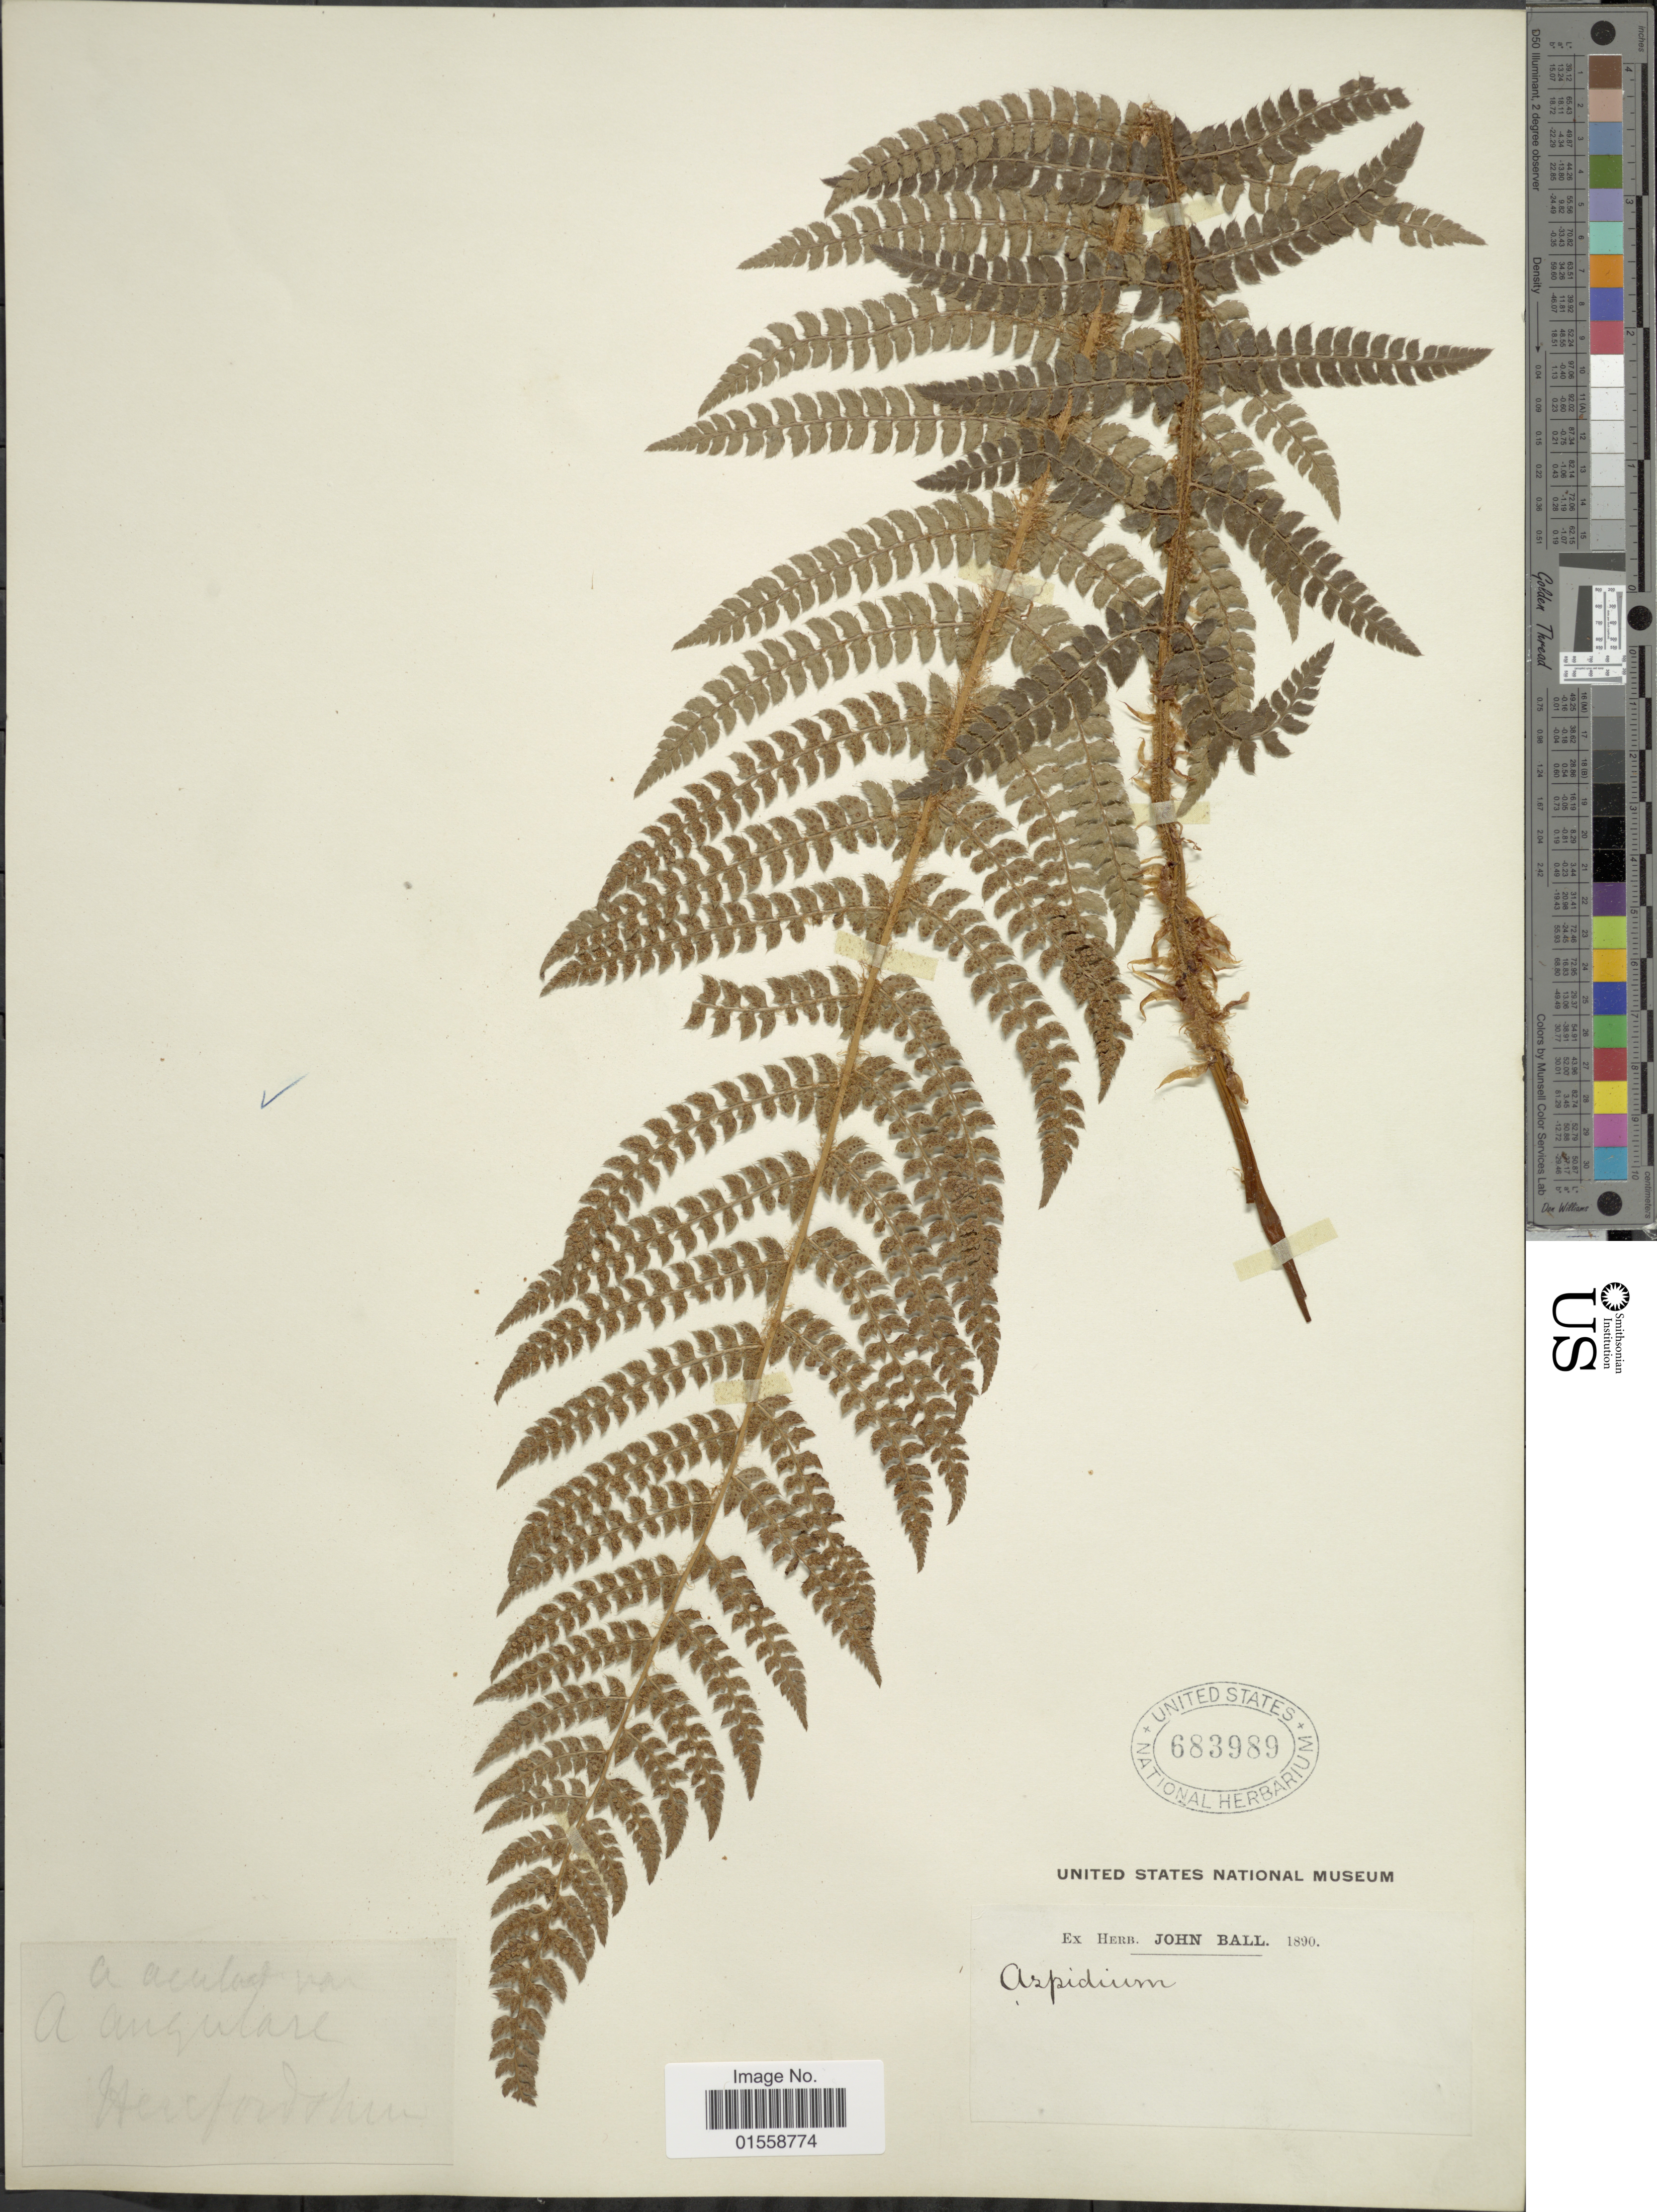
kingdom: Plantae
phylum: Tracheophyta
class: Polypodiopsida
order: Polypodiales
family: Dryopteridaceae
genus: Polystichum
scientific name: Polystichum setiferum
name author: (Forssk.) Moore ex Woynar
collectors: ex herb. John Ball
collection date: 1890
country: United Kingdom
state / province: England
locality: Herefordshire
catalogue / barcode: US 683989